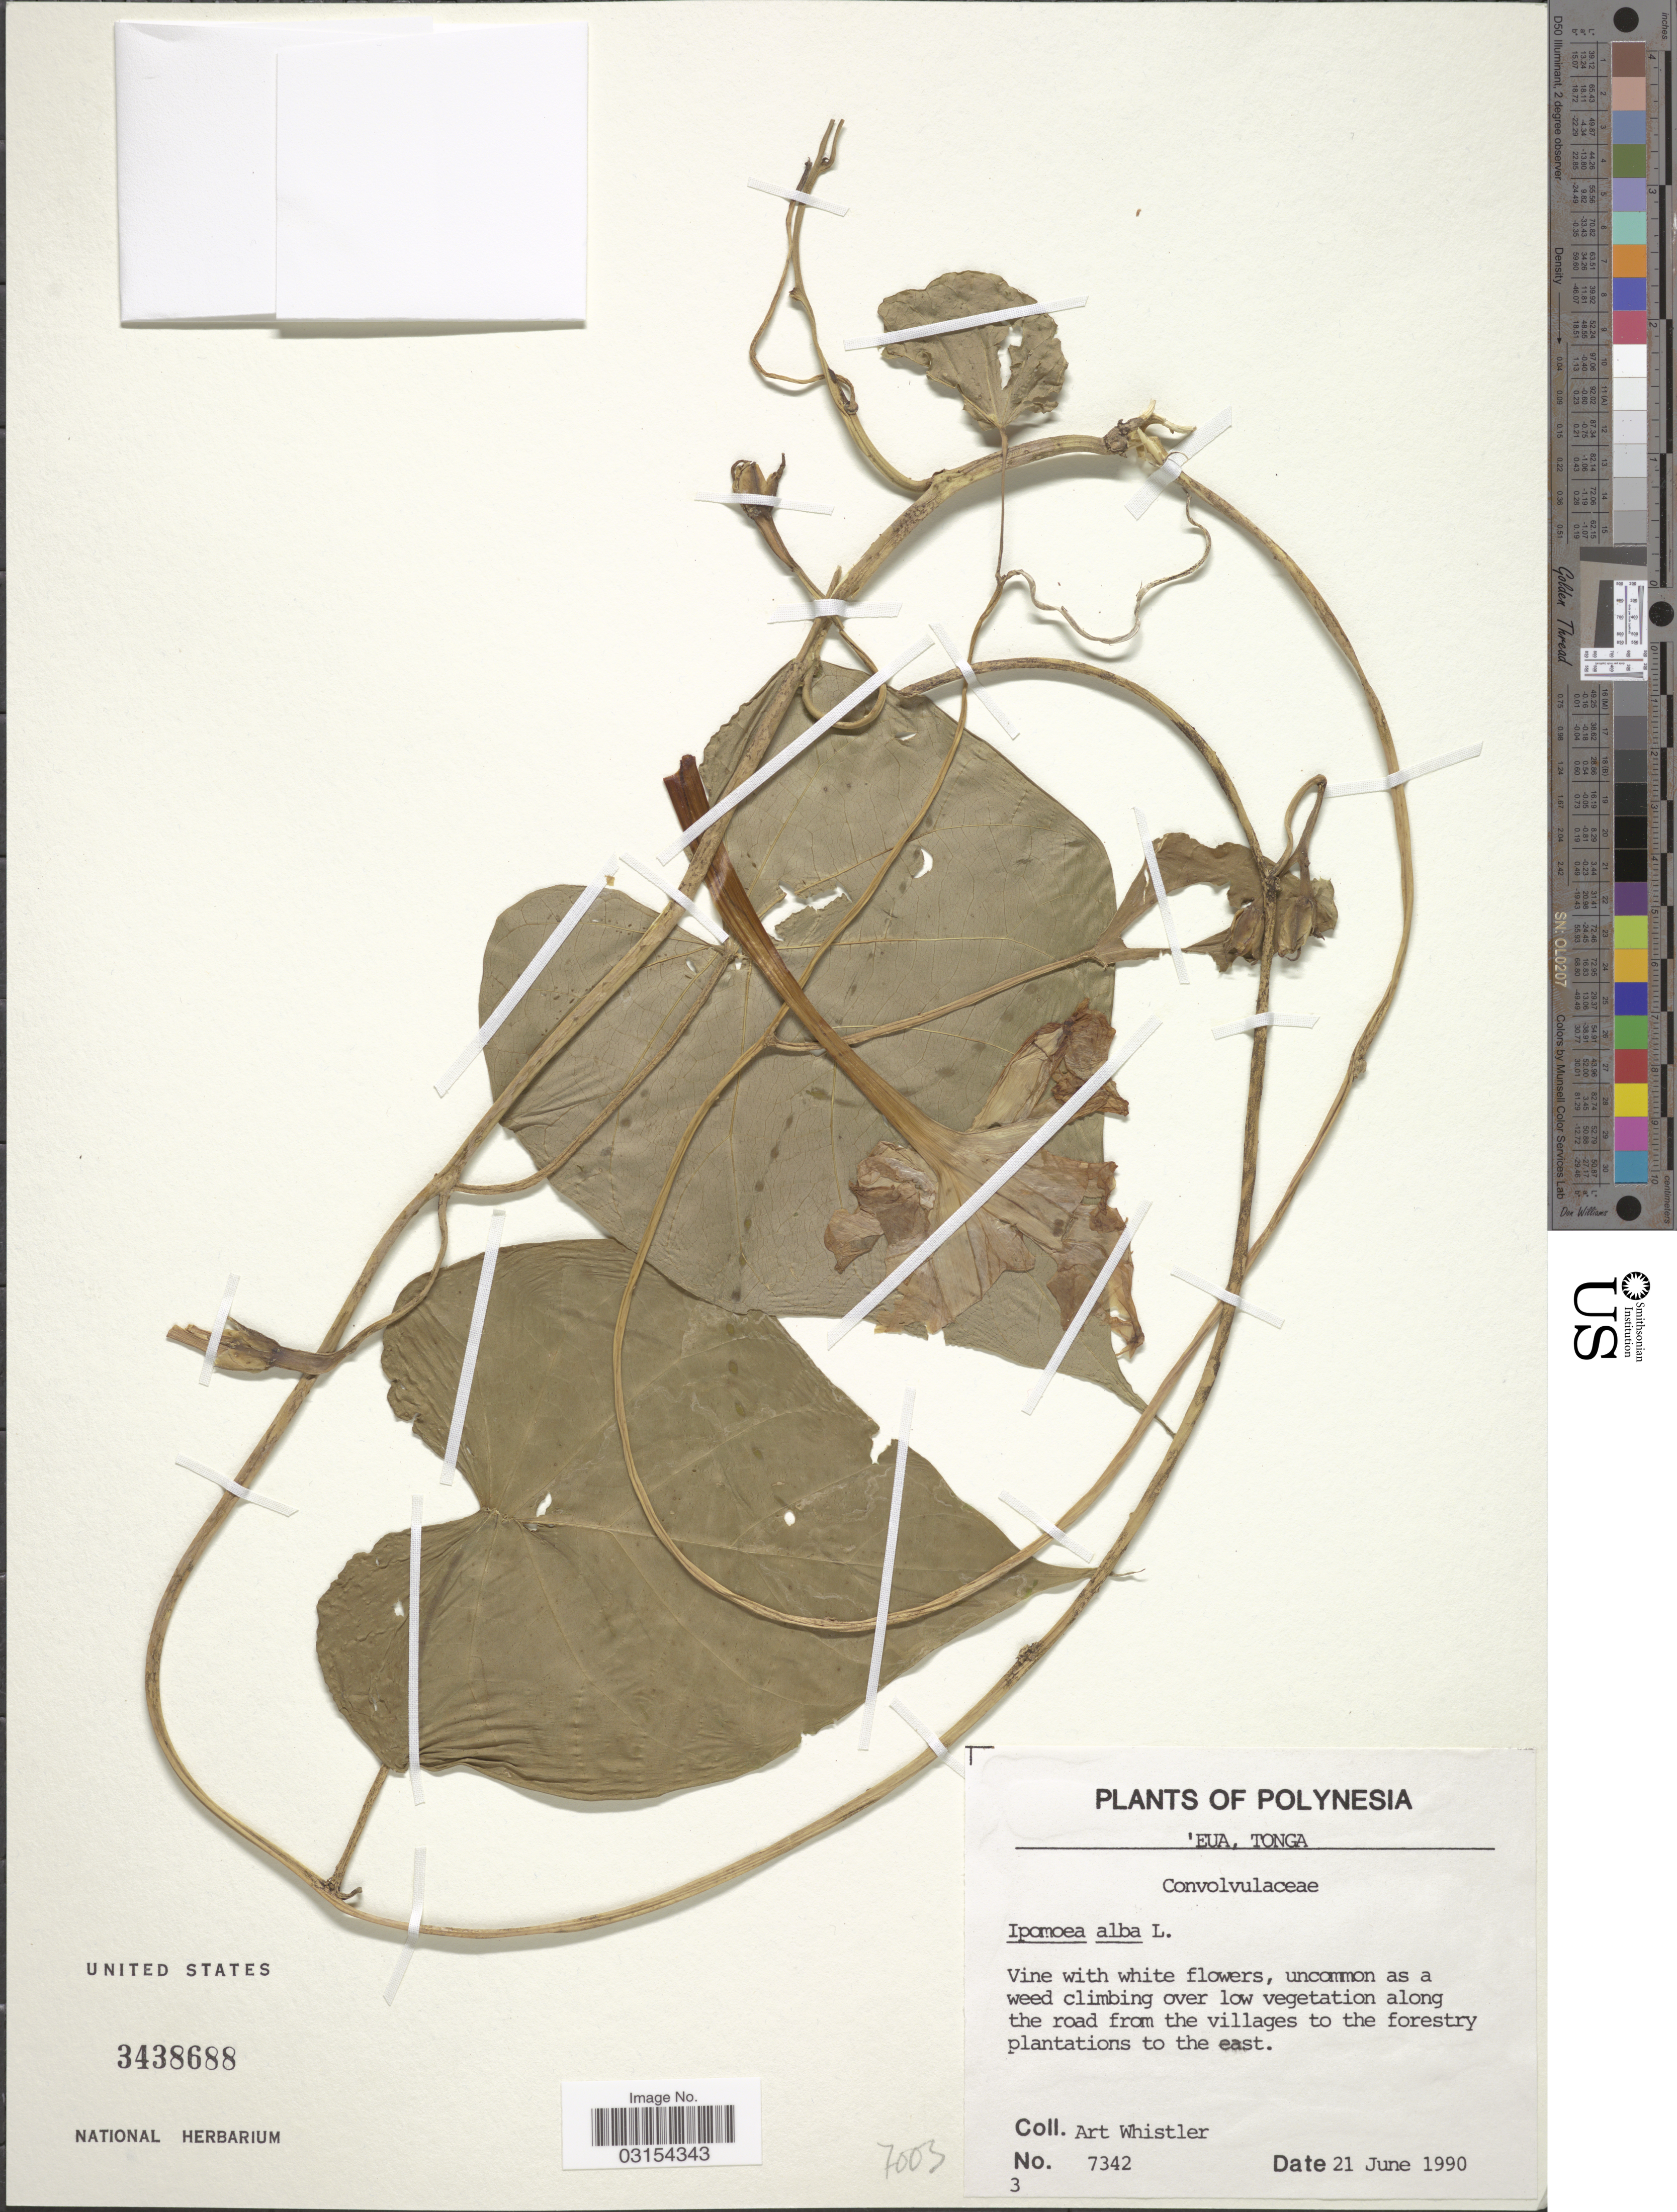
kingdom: Plantae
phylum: Tracheophyta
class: Magnoliopsida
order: Solanales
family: Convolvulaceae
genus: Ipomoea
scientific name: Ipomoea alba L.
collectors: A. Whistler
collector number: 7342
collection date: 1990-06-21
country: Tonga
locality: Polynesia. 'Eua.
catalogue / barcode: US 3438688